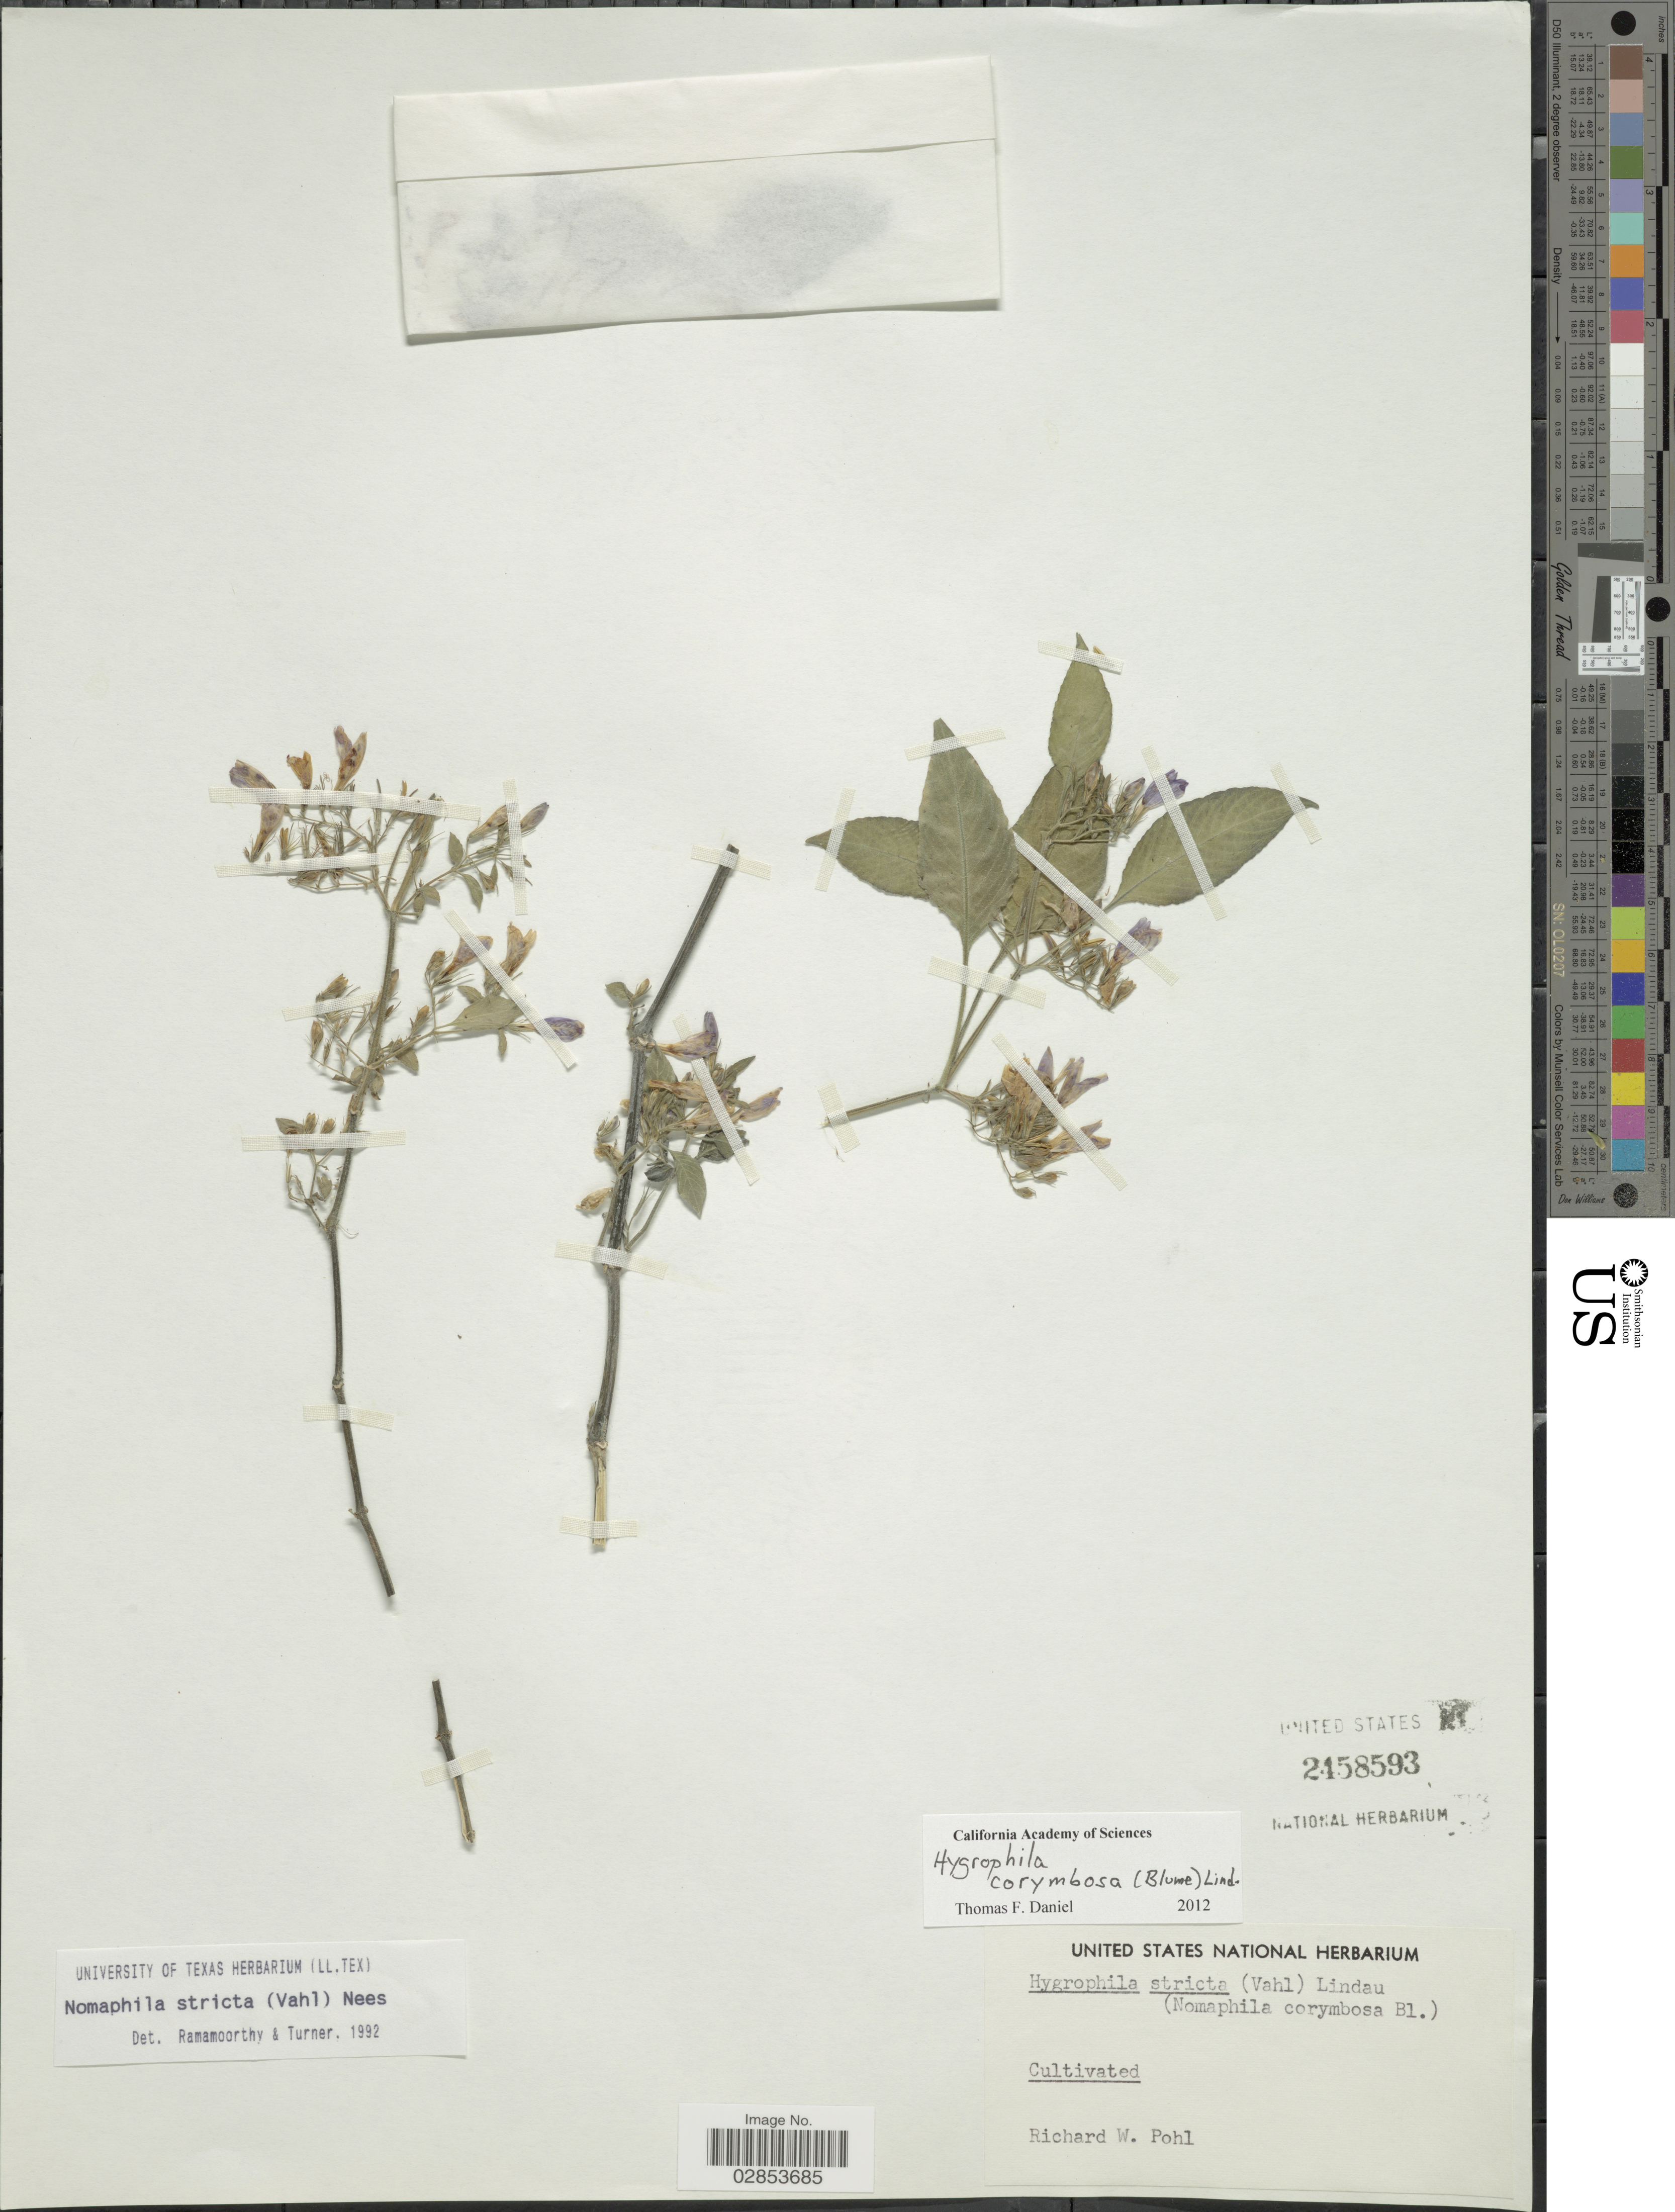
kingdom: Plantae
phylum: Tracheophyta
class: Magnoliopsida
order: Lamiales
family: Acanthaceae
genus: Hygrophila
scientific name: Hygrophila stricta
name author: Lindau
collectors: R. W. Pohl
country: United States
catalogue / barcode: US 2458593